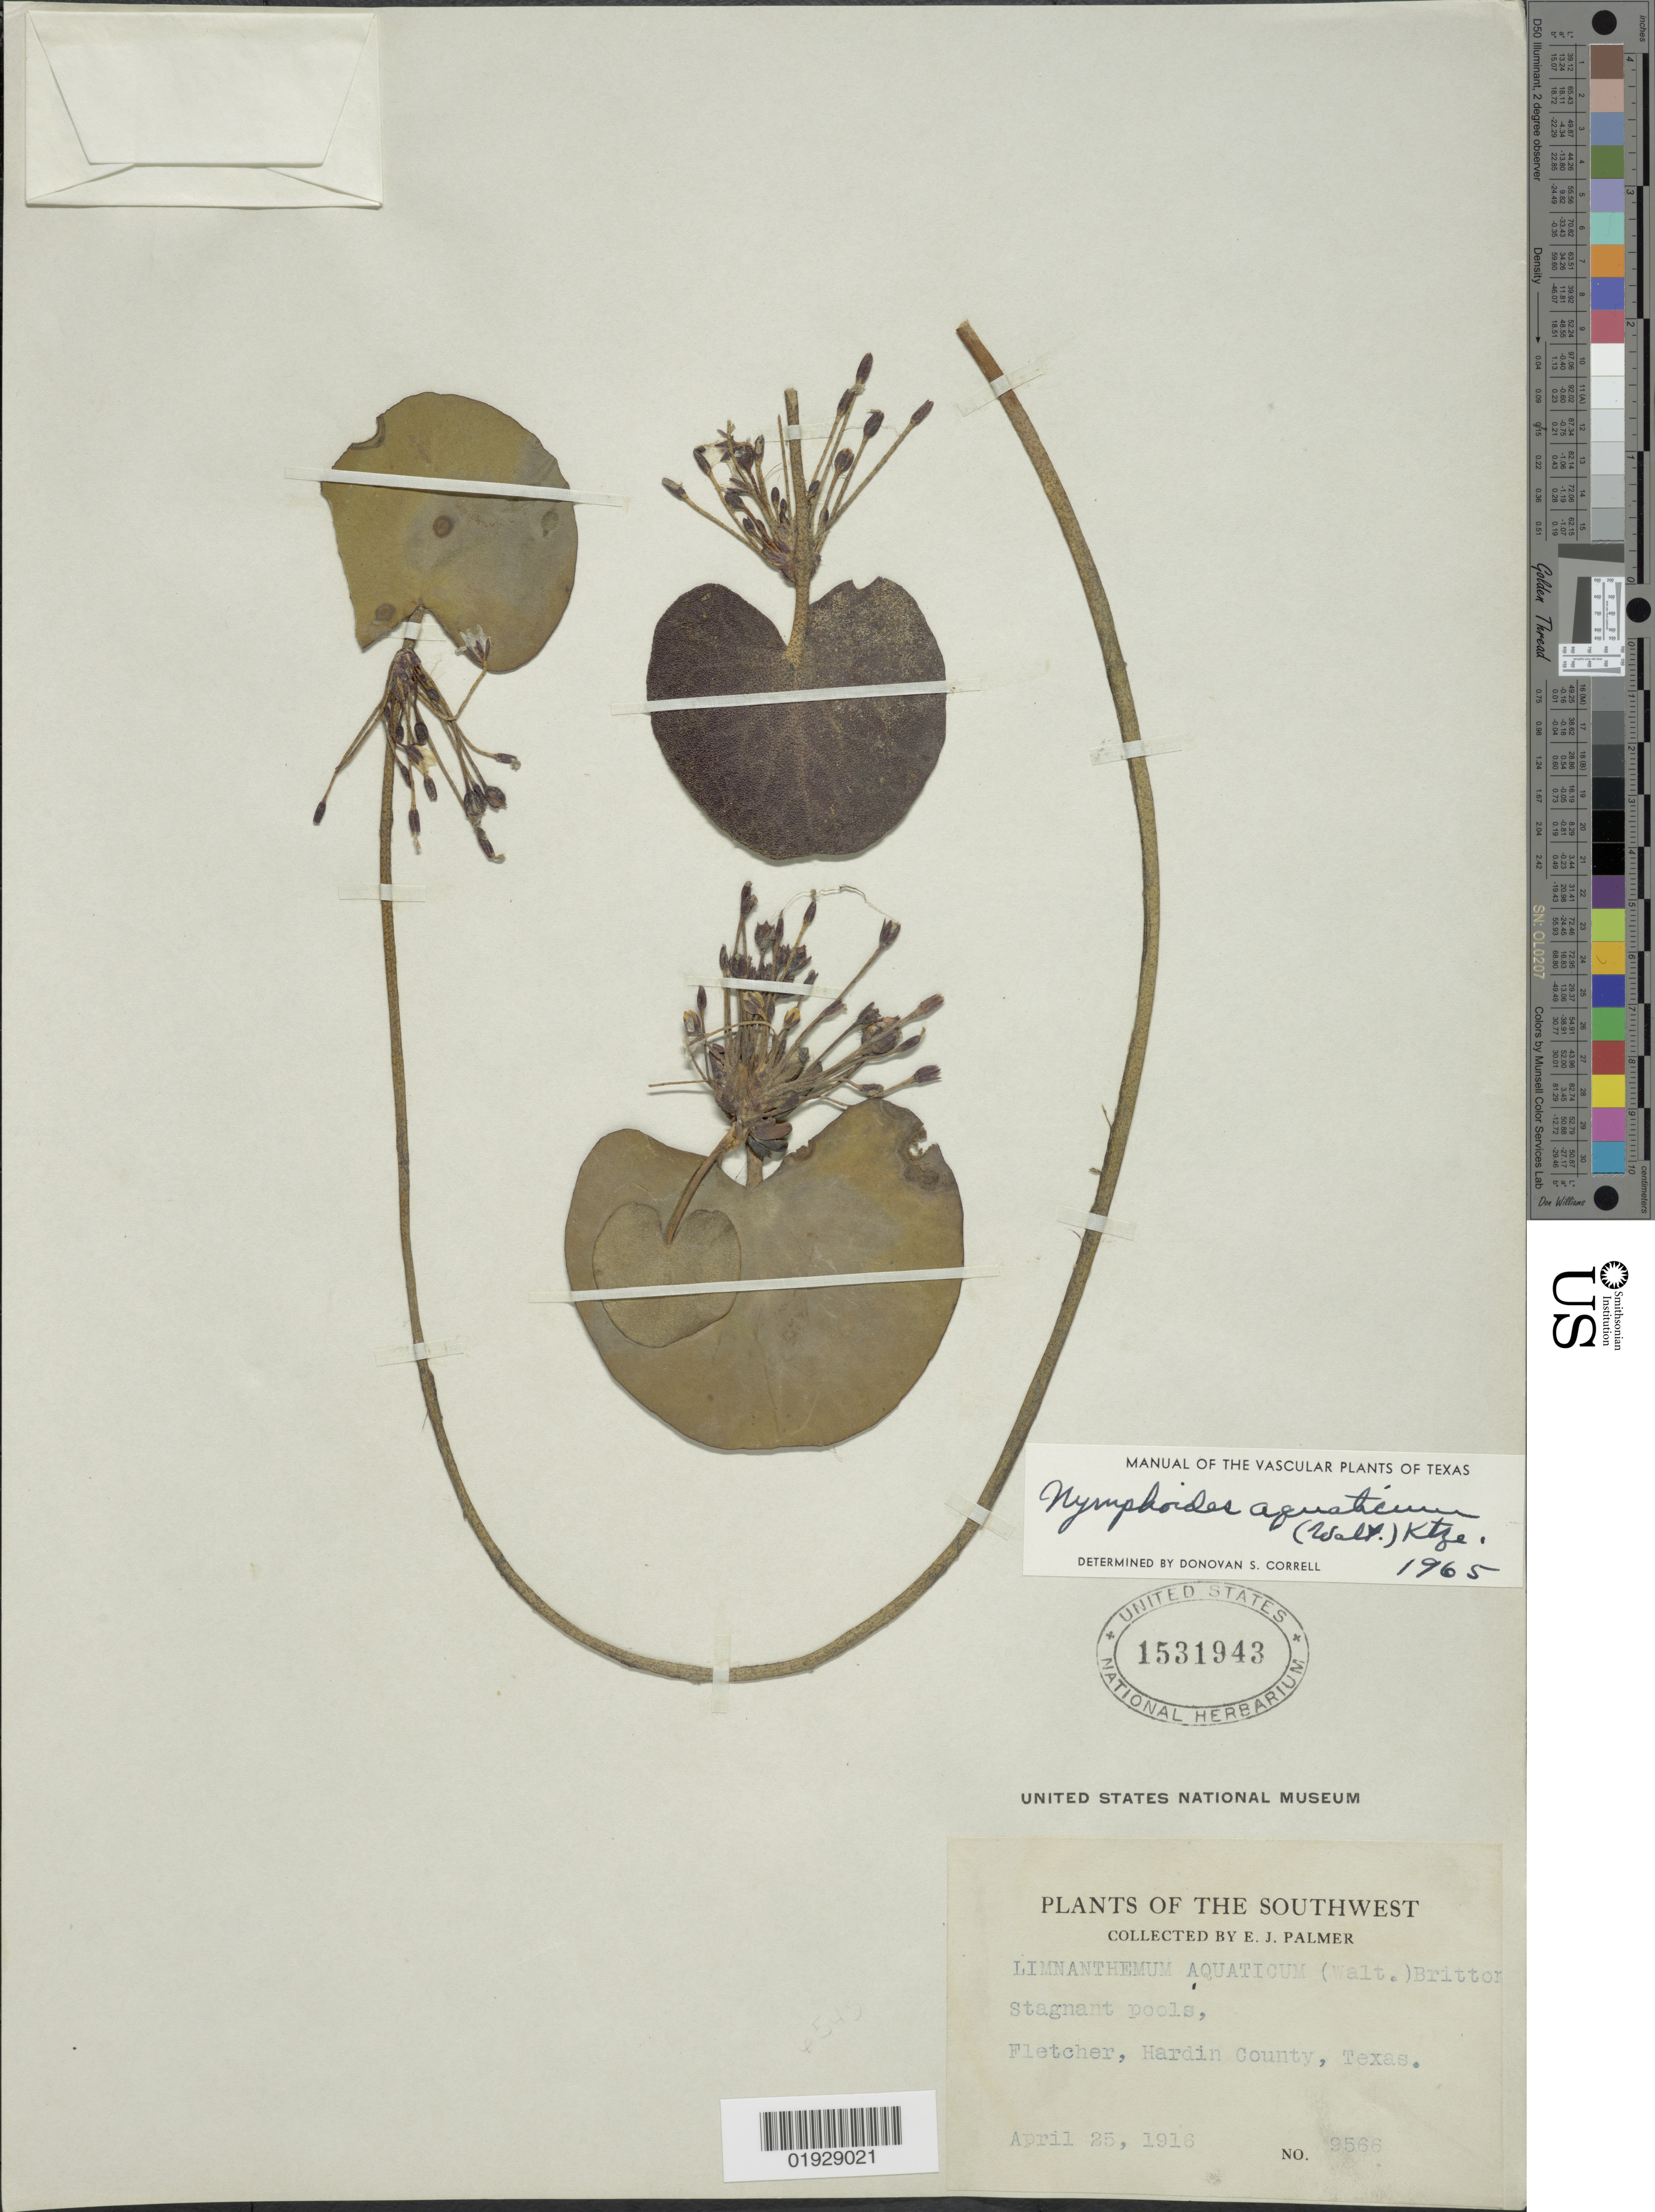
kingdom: Plantae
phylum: Tracheophyta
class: Magnoliopsida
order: Asterales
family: Menyanthaceae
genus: Nymphoides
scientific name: Nymphoides aquatica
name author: (J.F. Gmel.) Kuntze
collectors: E. J. Palmer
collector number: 9566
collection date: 1916-04-25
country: United States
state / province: Texas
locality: The Southwest, Stagnant pools, Fletcher, Hardin County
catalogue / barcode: US 1531943